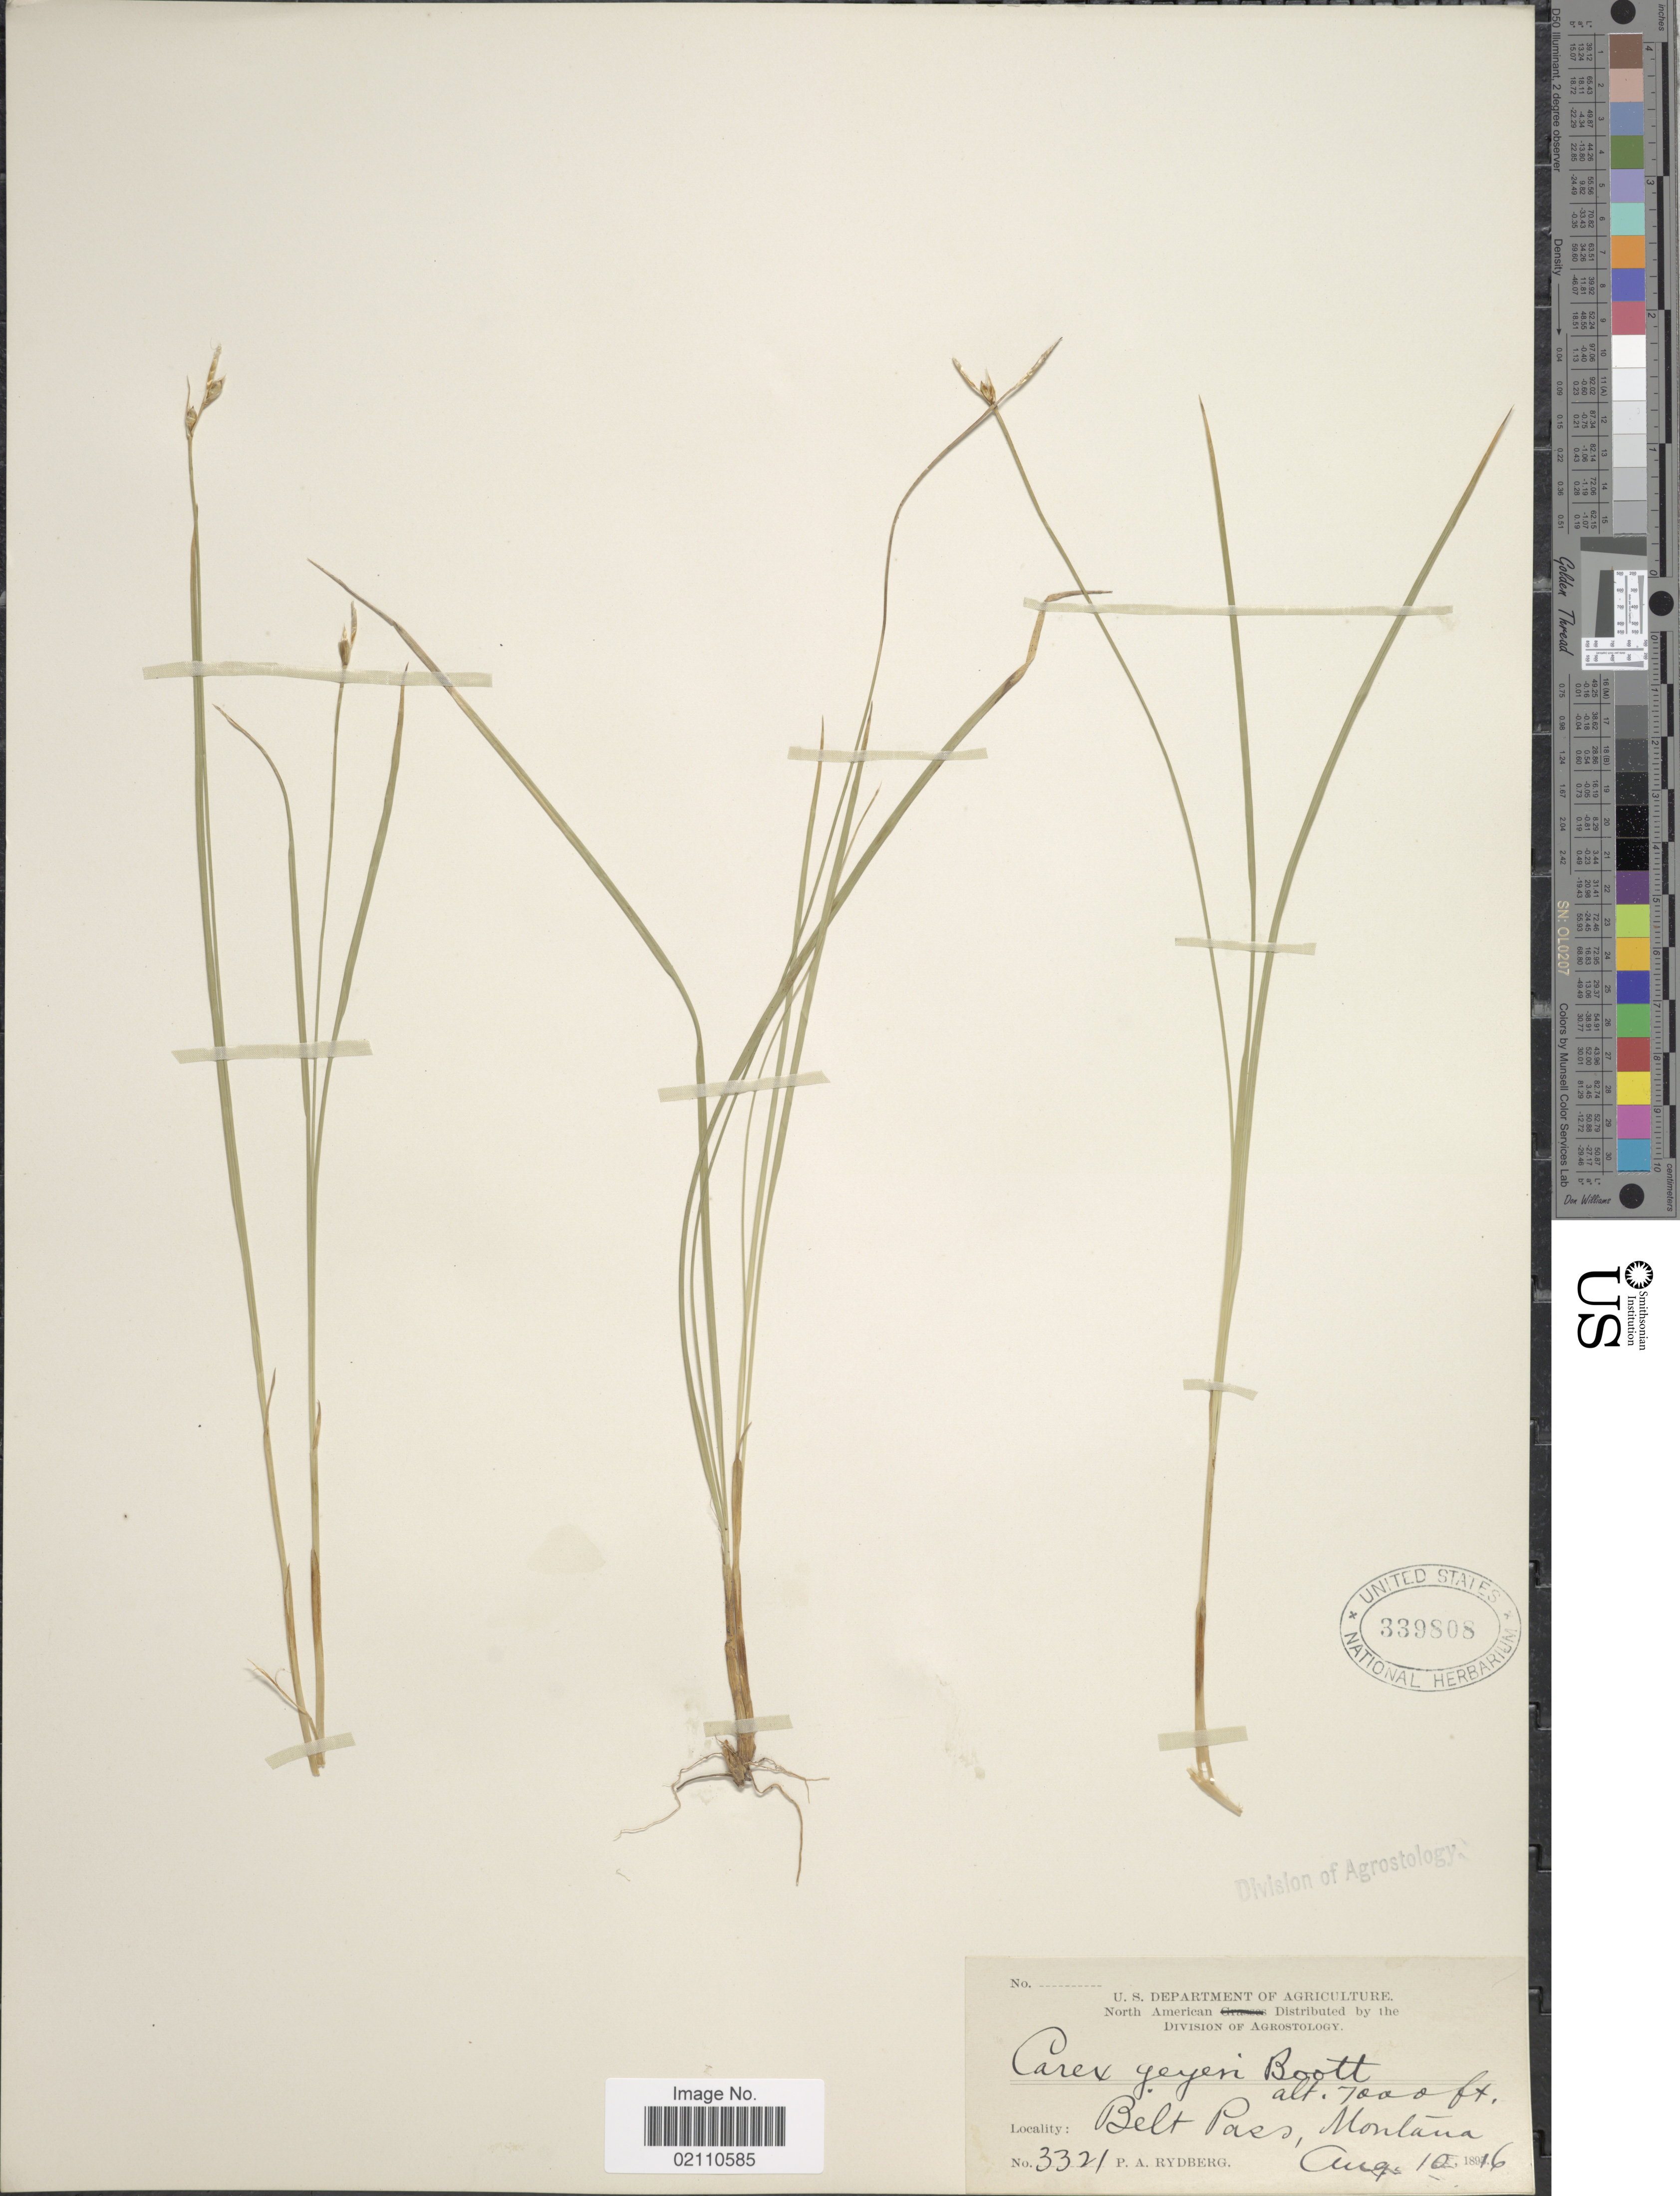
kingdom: Plantae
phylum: Tracheophyta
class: Liliopsida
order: Poales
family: Cyperaceae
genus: Carex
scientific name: Carex geyeri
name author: Boott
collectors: P. A. Rydberg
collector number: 3321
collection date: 1916-08-10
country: United States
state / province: Montana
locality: Belt Pass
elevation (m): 2134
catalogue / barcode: US 339808